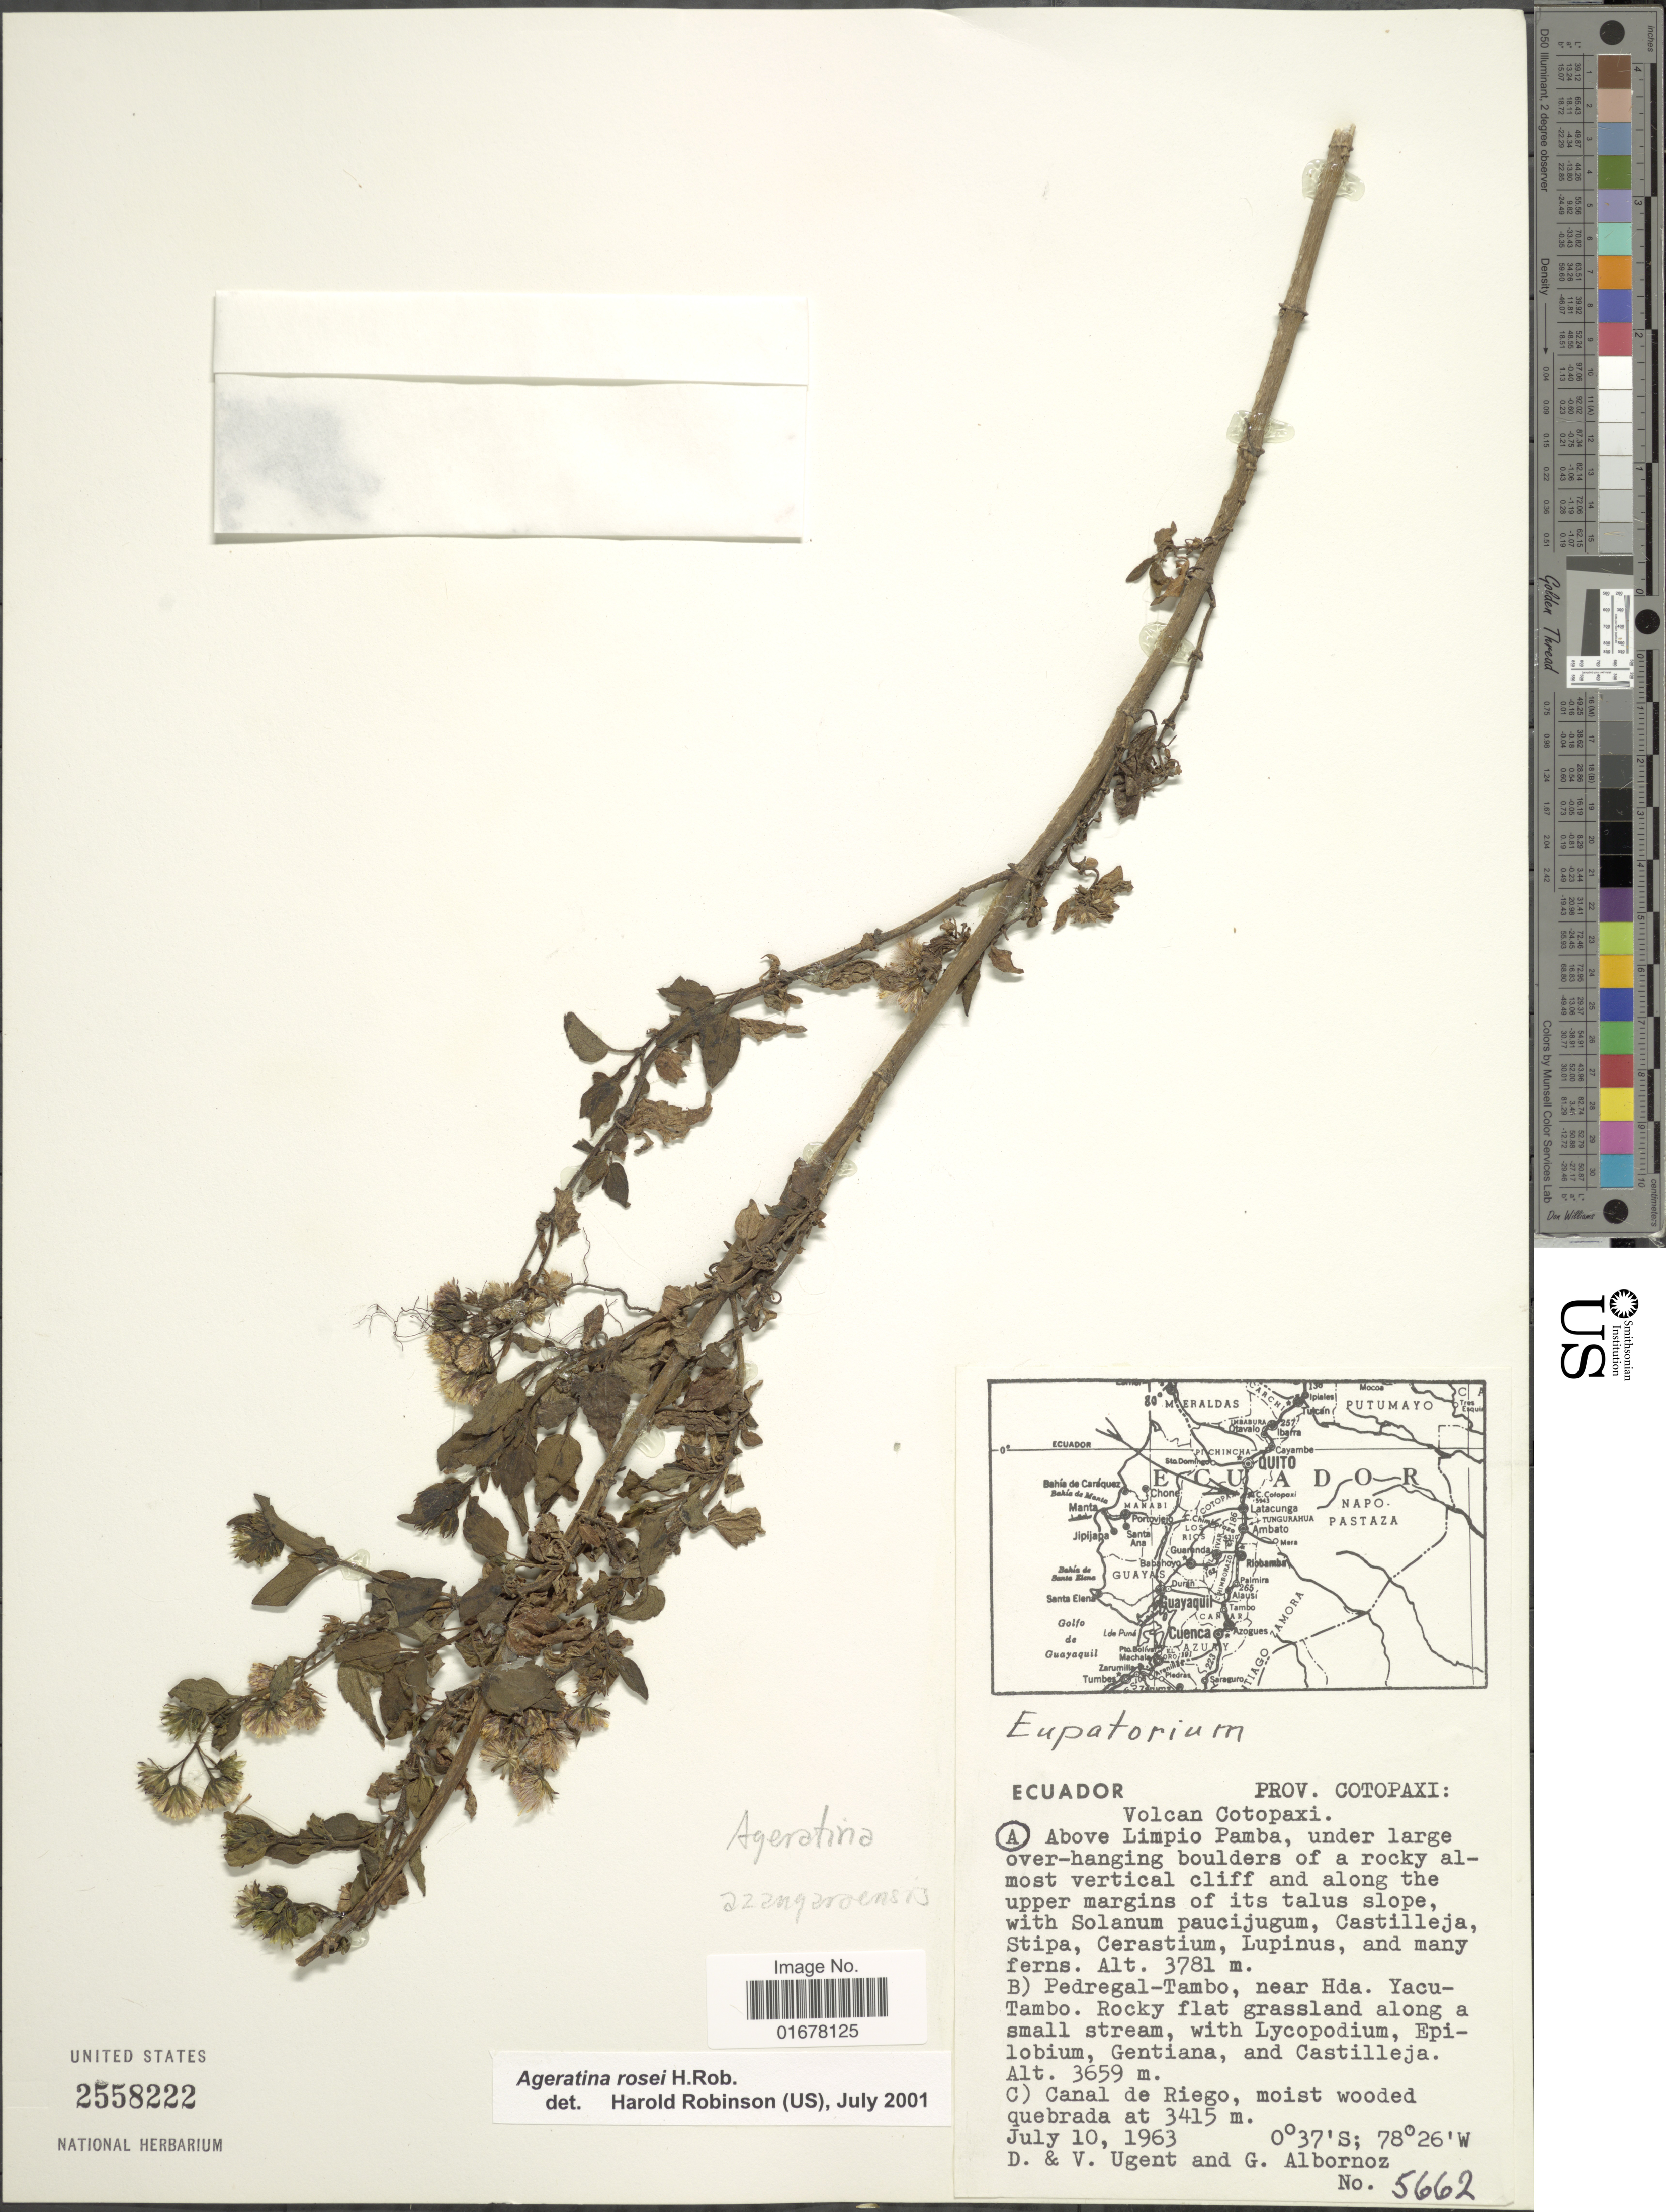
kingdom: Plantae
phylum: Tracheophyta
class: Magnoliopsida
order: Asterales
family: Asteraceae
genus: Ageratina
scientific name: Ageratina rosei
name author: H. Rob.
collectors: D. Ugent, V. Ugent & G. Albornoz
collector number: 5662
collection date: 1963-07-10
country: Ecuador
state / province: Cotopaxi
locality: Prov. Cotopaxi, Volcan Cotopaxi, Above Limpio Pamba, under large over-hanging boulders of a rocky almost vertical cliff and along the upper margins of its talus slope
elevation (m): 3781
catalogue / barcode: US 2558222